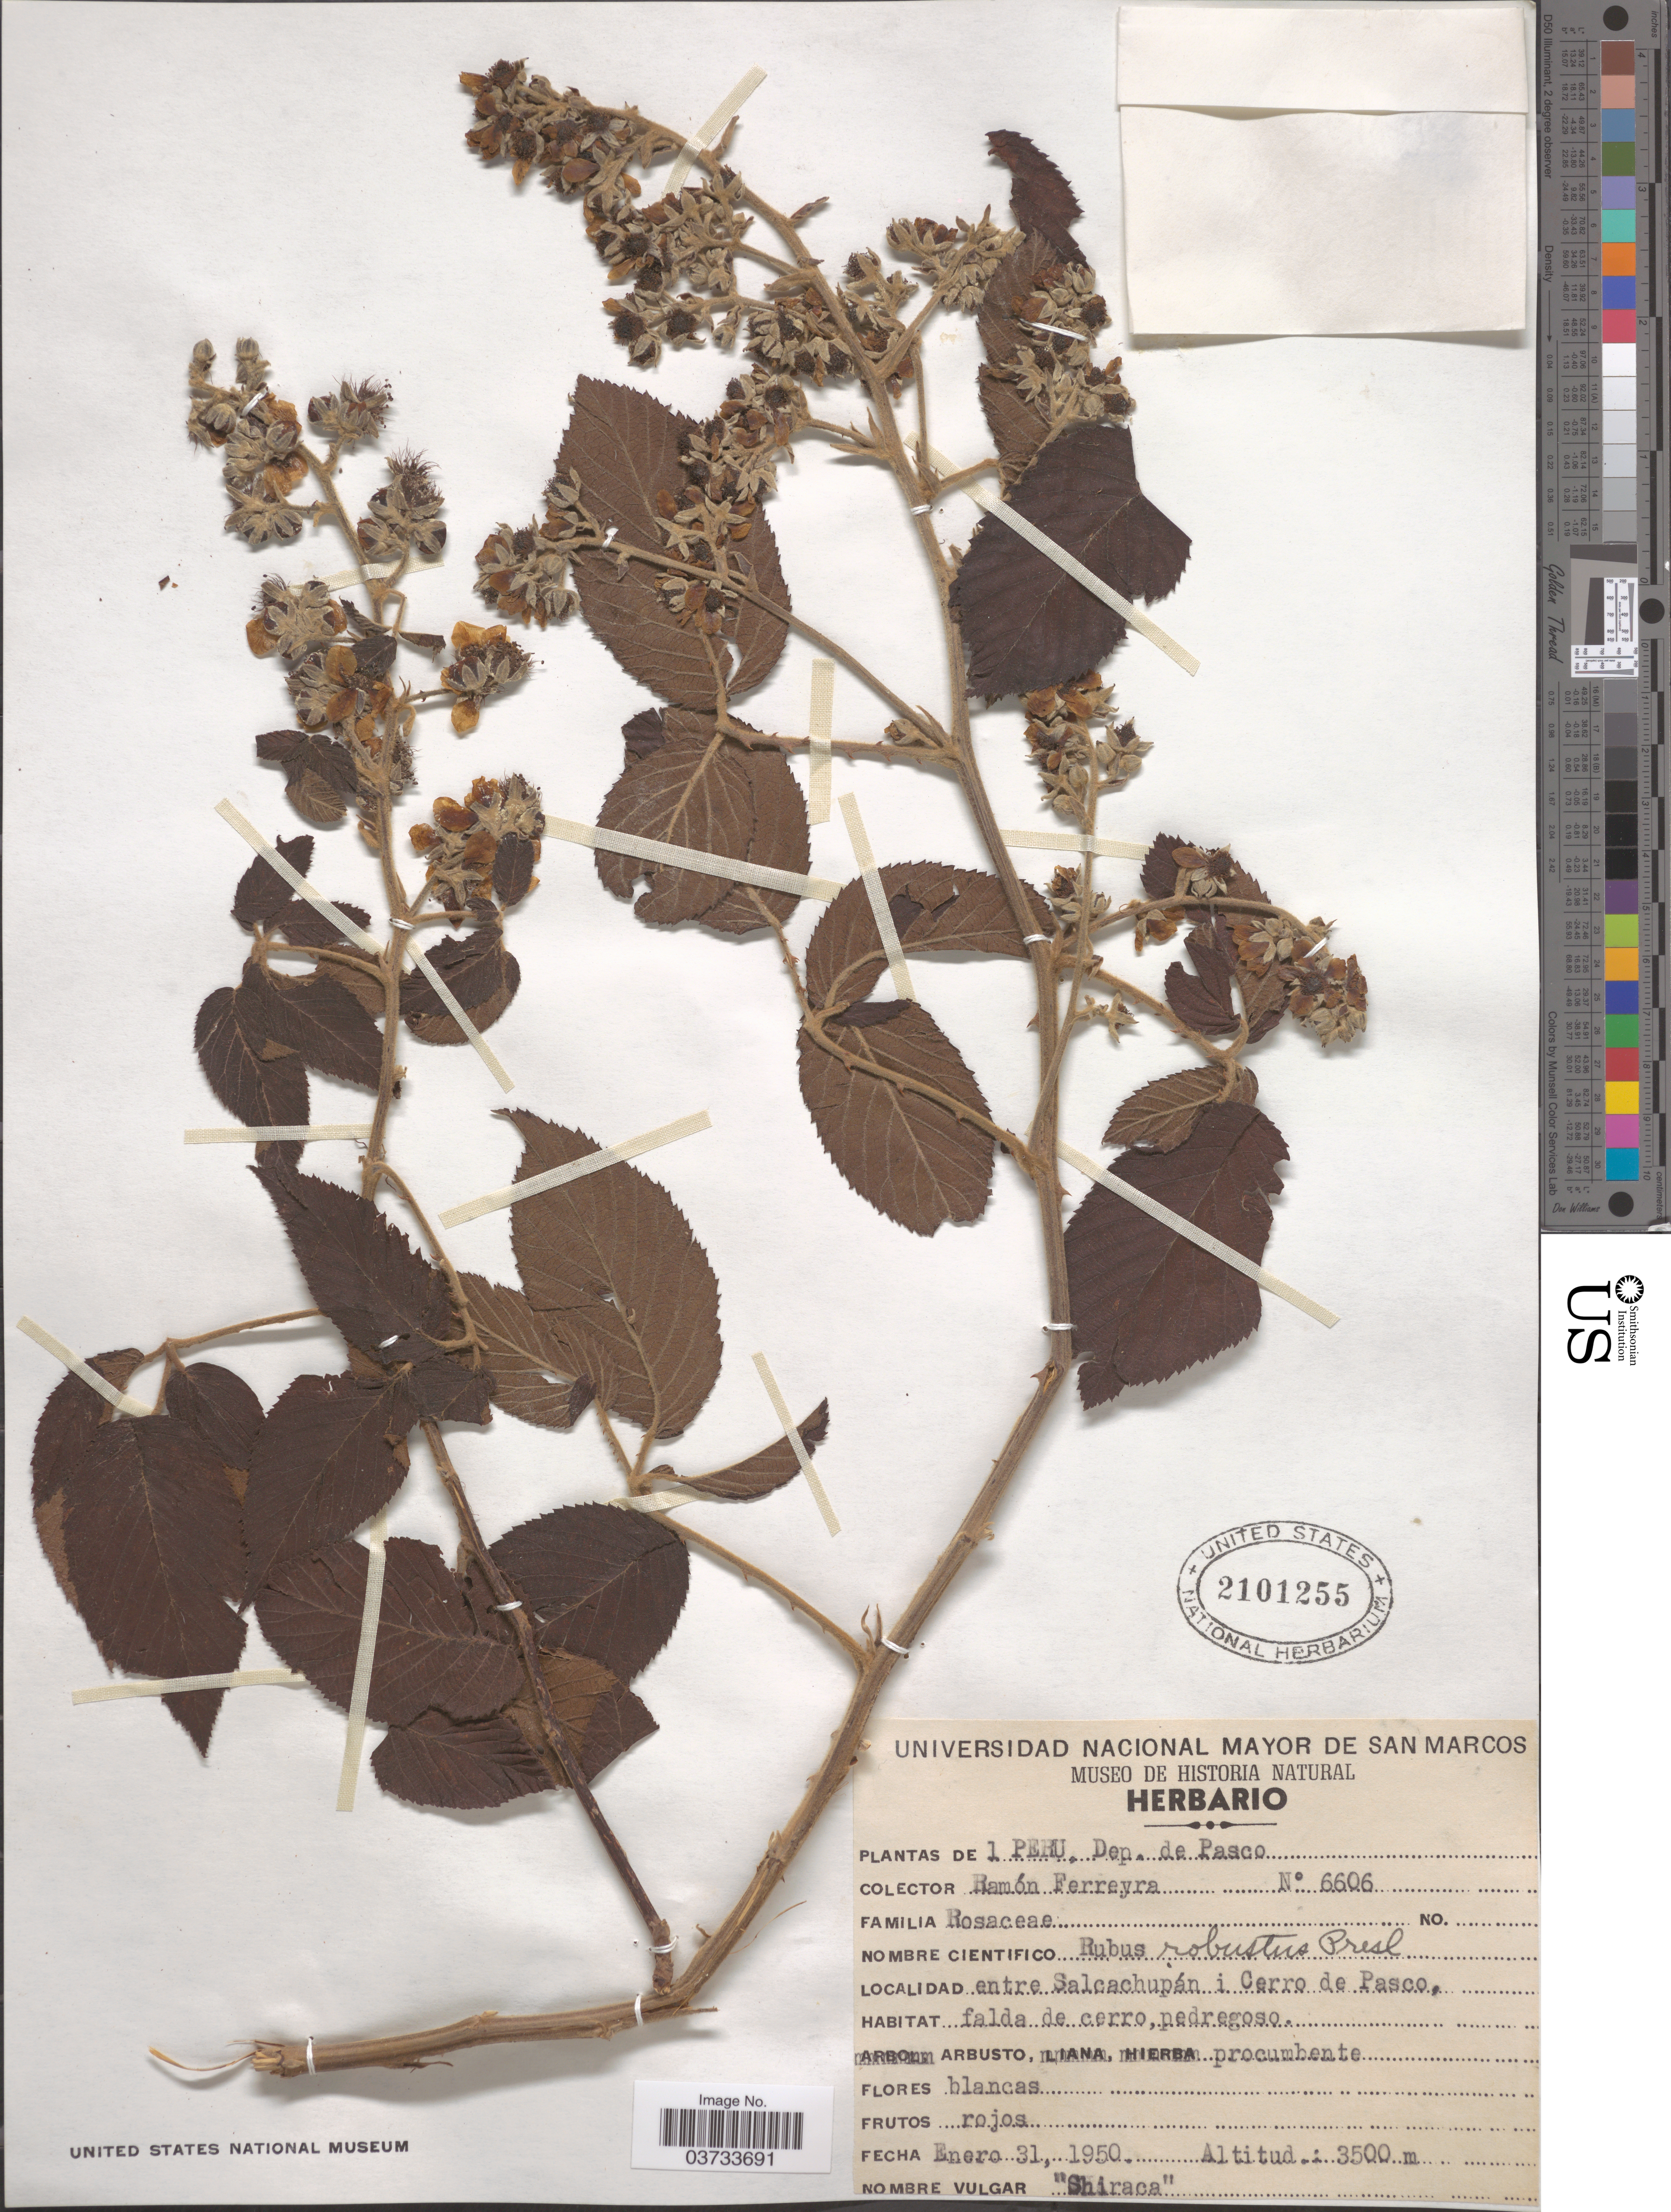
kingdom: Plantae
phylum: Tracheophyta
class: Magnoliopsida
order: Rosales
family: Rosaceae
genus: Rubus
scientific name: Rubus robustus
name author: C. Presl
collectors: R. A. Ferreyra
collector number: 6606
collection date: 1950-01-31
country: Peru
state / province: Pasco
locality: Dep. de Pasco. Entre Salcachupán i Cerro de Pasco, falda de cerro, pedregoso.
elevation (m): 3500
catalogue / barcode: US 2101255